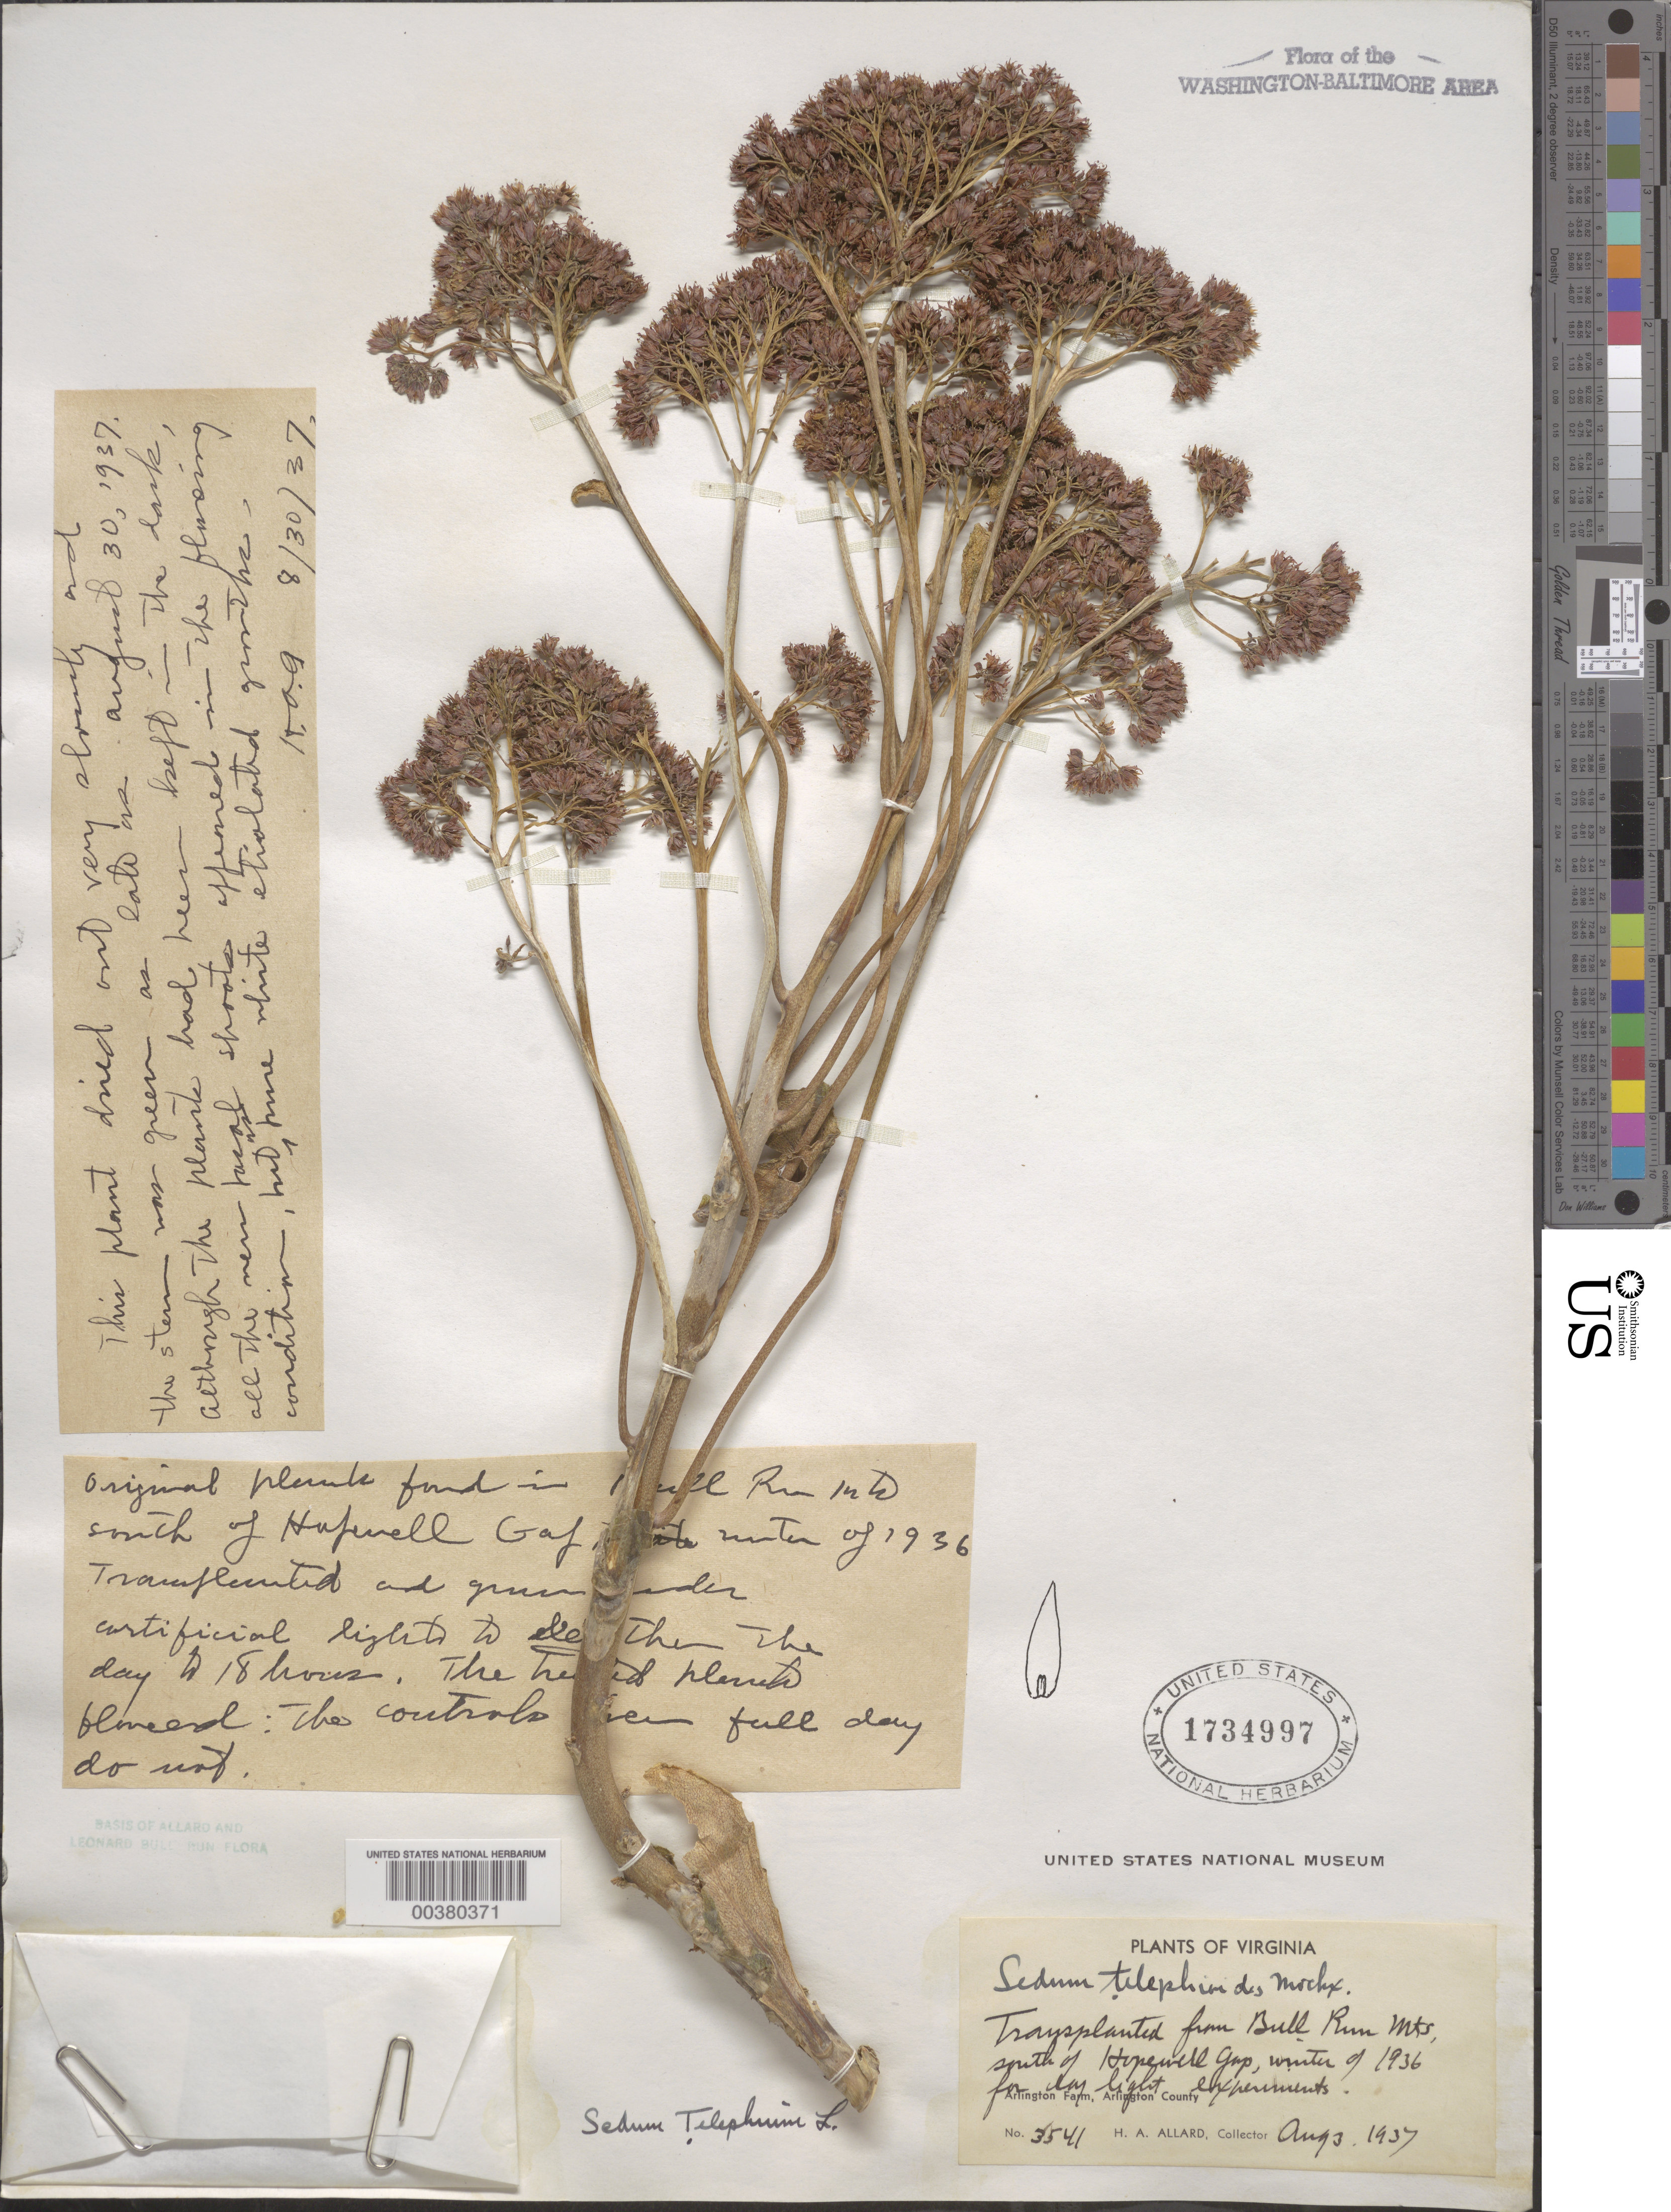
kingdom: Plantae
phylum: Tracheophyta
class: Magnoliopsida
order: Saxifragales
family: Crassulaceae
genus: Hylotelephium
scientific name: Hylotelephium telephium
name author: (L.) H. Ohba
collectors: H. A. Allard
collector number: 3541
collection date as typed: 03 Aug 1937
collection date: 1937-08-03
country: United States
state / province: Virginia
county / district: Fauquier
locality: South of Hopewell Gap, Bull Run Mountains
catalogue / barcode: US 1734997